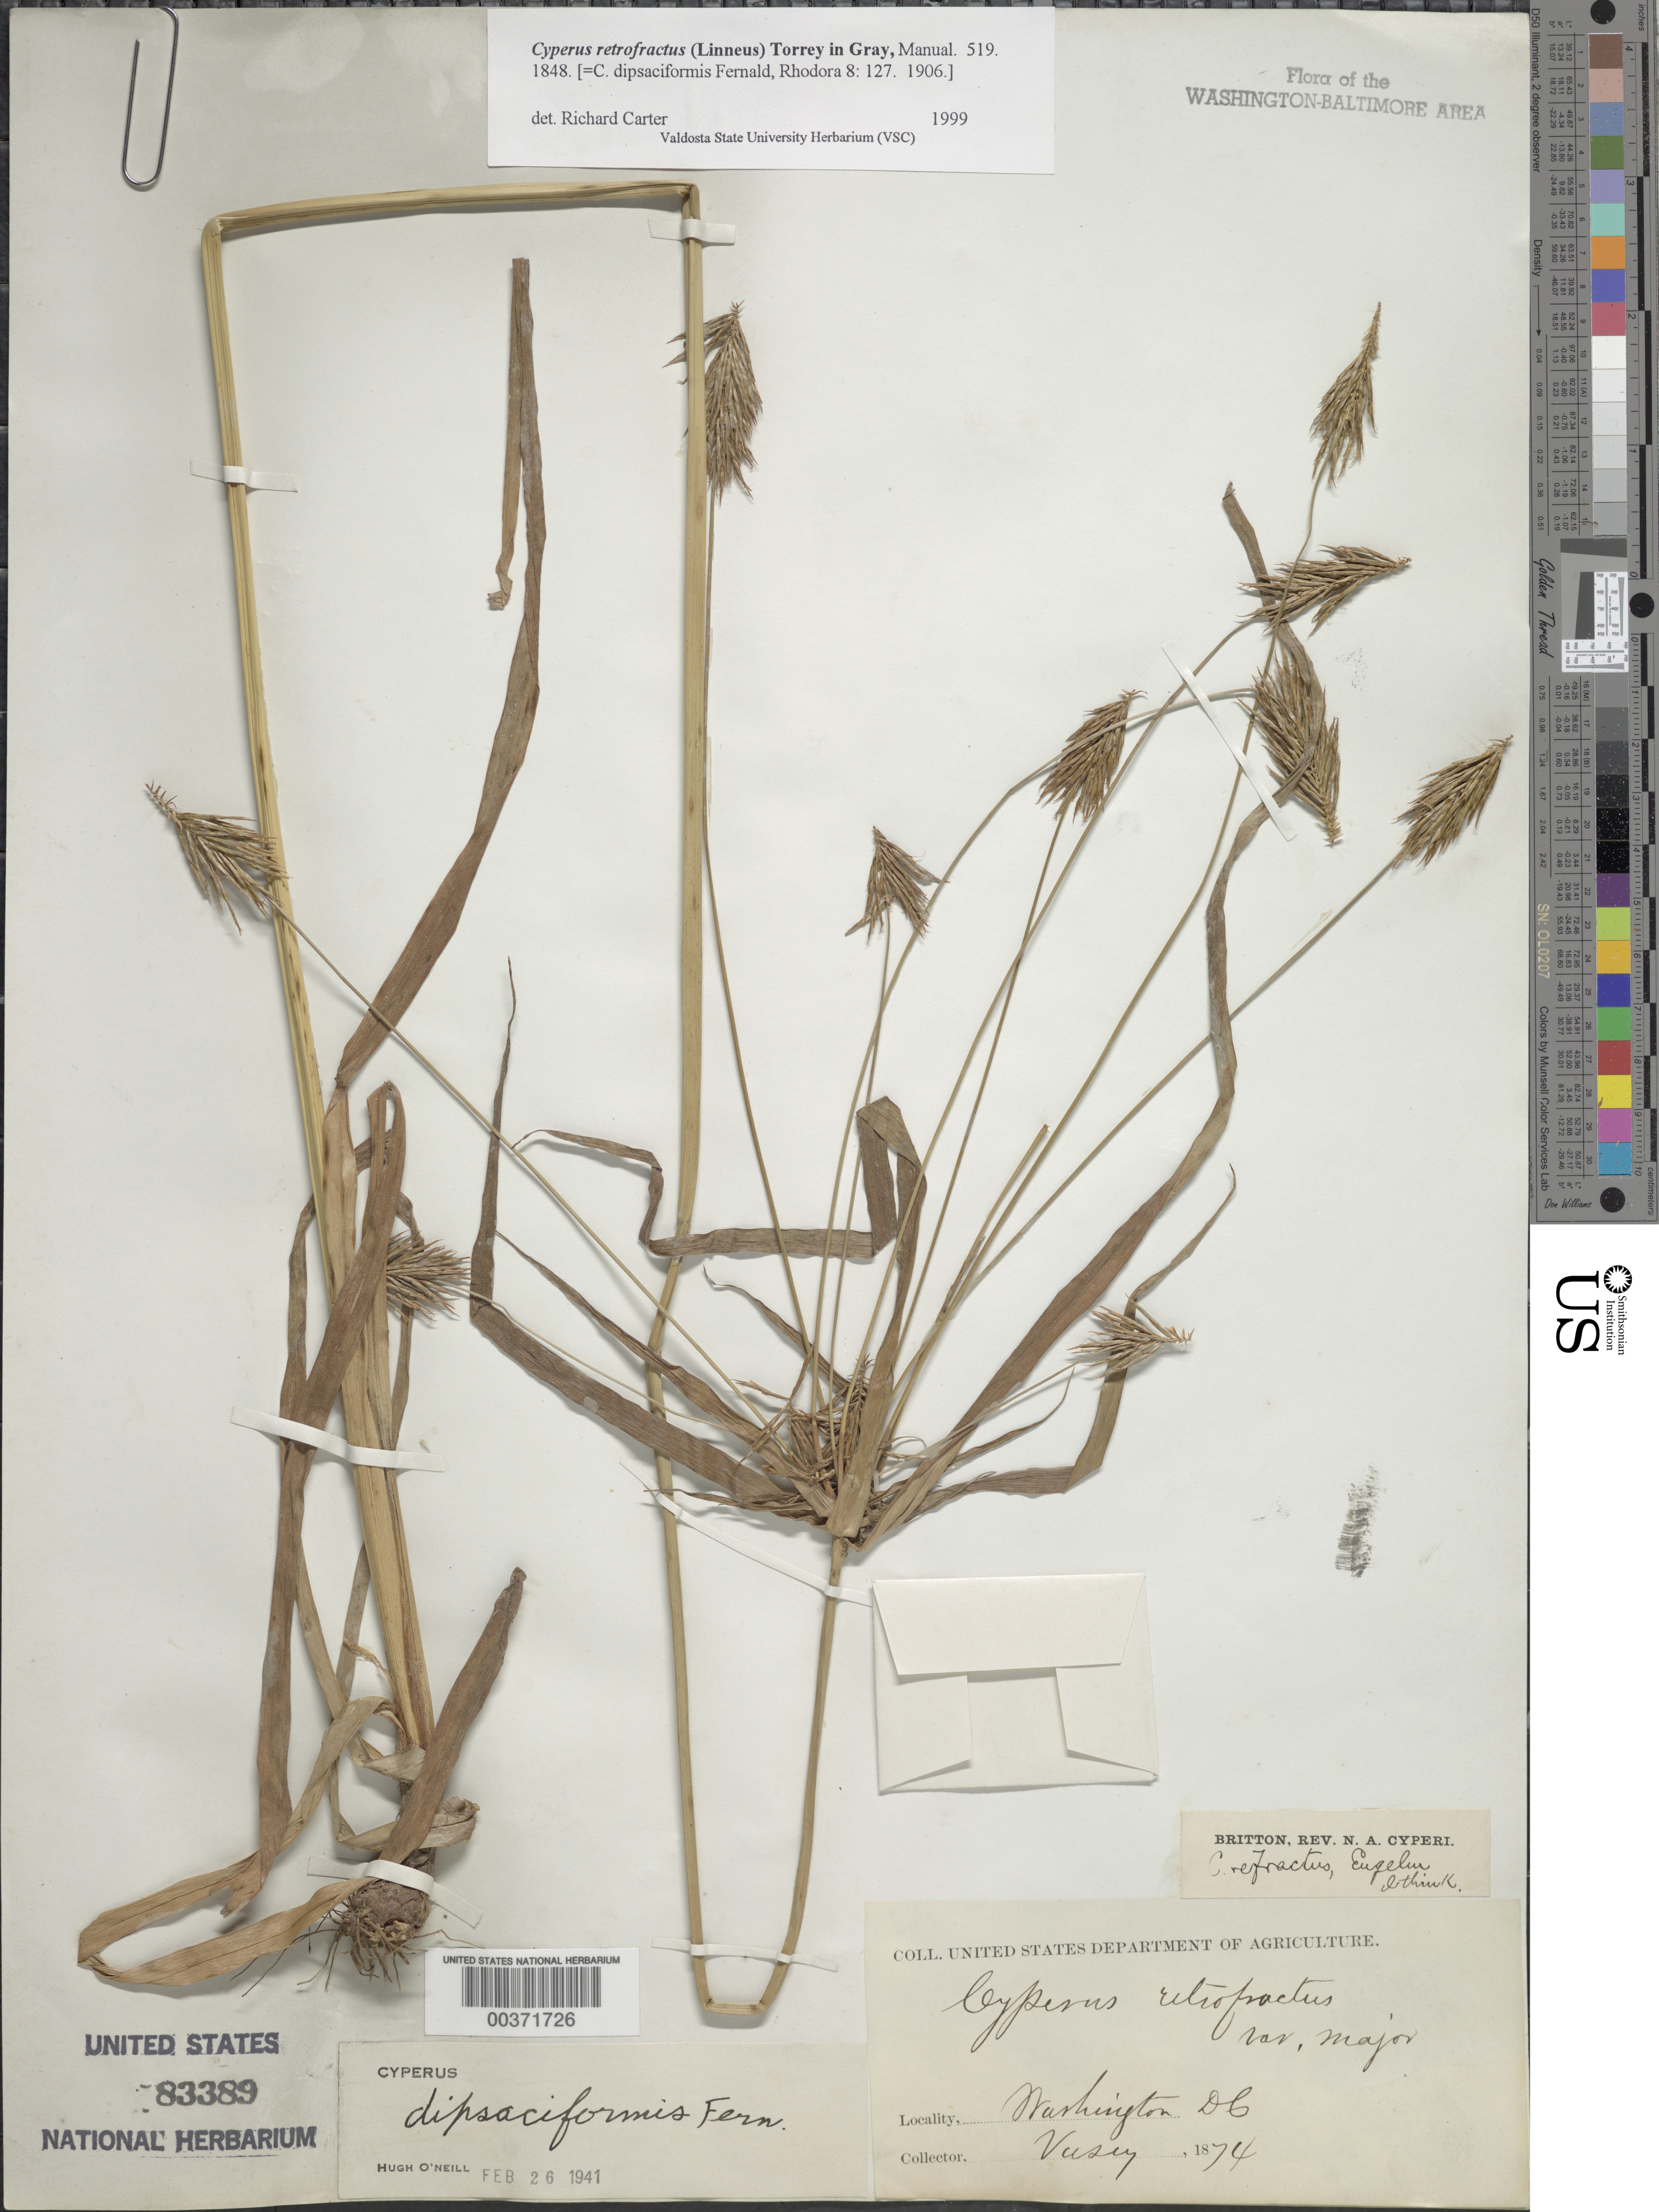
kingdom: Plantae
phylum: Tracheophyta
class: Liliopsida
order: Poales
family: Cyperaceae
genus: Cyperus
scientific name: Cyperus retrofractus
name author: (L.) Torr.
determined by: O'Neill, Hugh T.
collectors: G. R. Vasey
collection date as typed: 1874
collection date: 1874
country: United States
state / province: District of Columbia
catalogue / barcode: US 83389